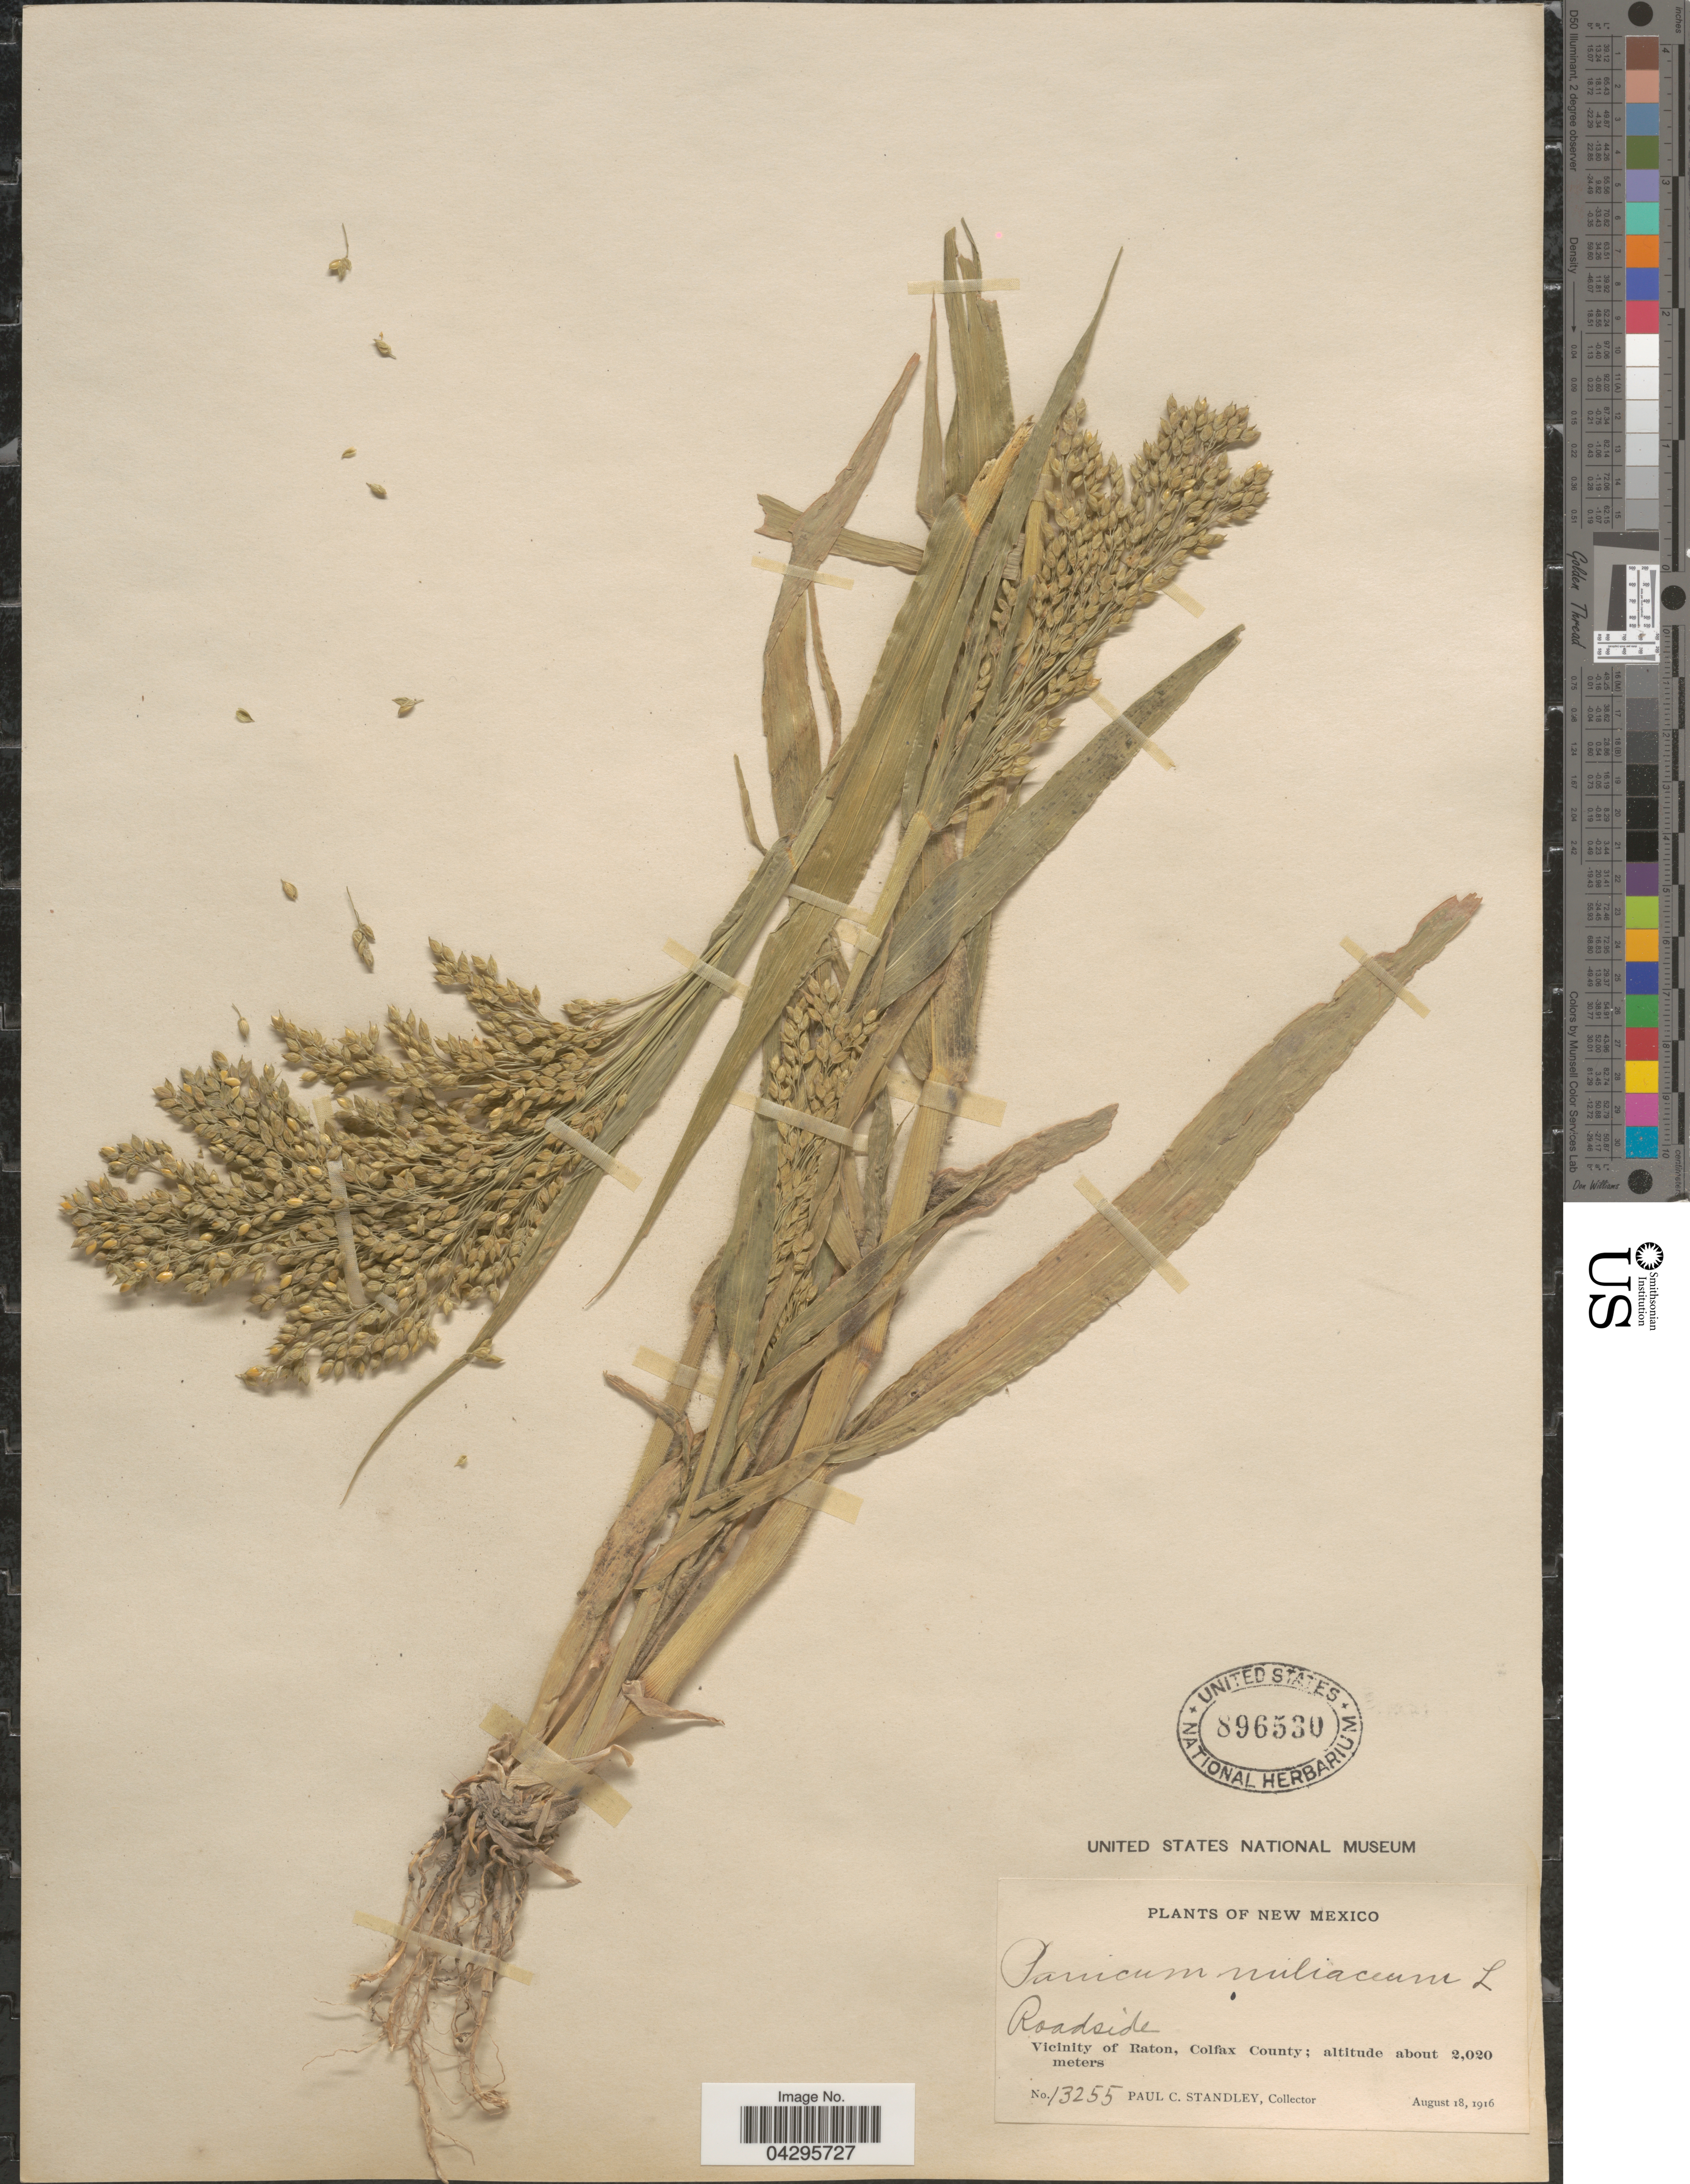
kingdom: Plantae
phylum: Tracheophyta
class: Liliopsida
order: Poales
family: Poaceae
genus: Panicum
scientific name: Panicum miliaceum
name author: L.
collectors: P. C. Standley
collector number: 13255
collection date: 1916-08-18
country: United States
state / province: New Mexico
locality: Roadside. Vicinity of Raton, Colfax County.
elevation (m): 2020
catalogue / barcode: US 896530